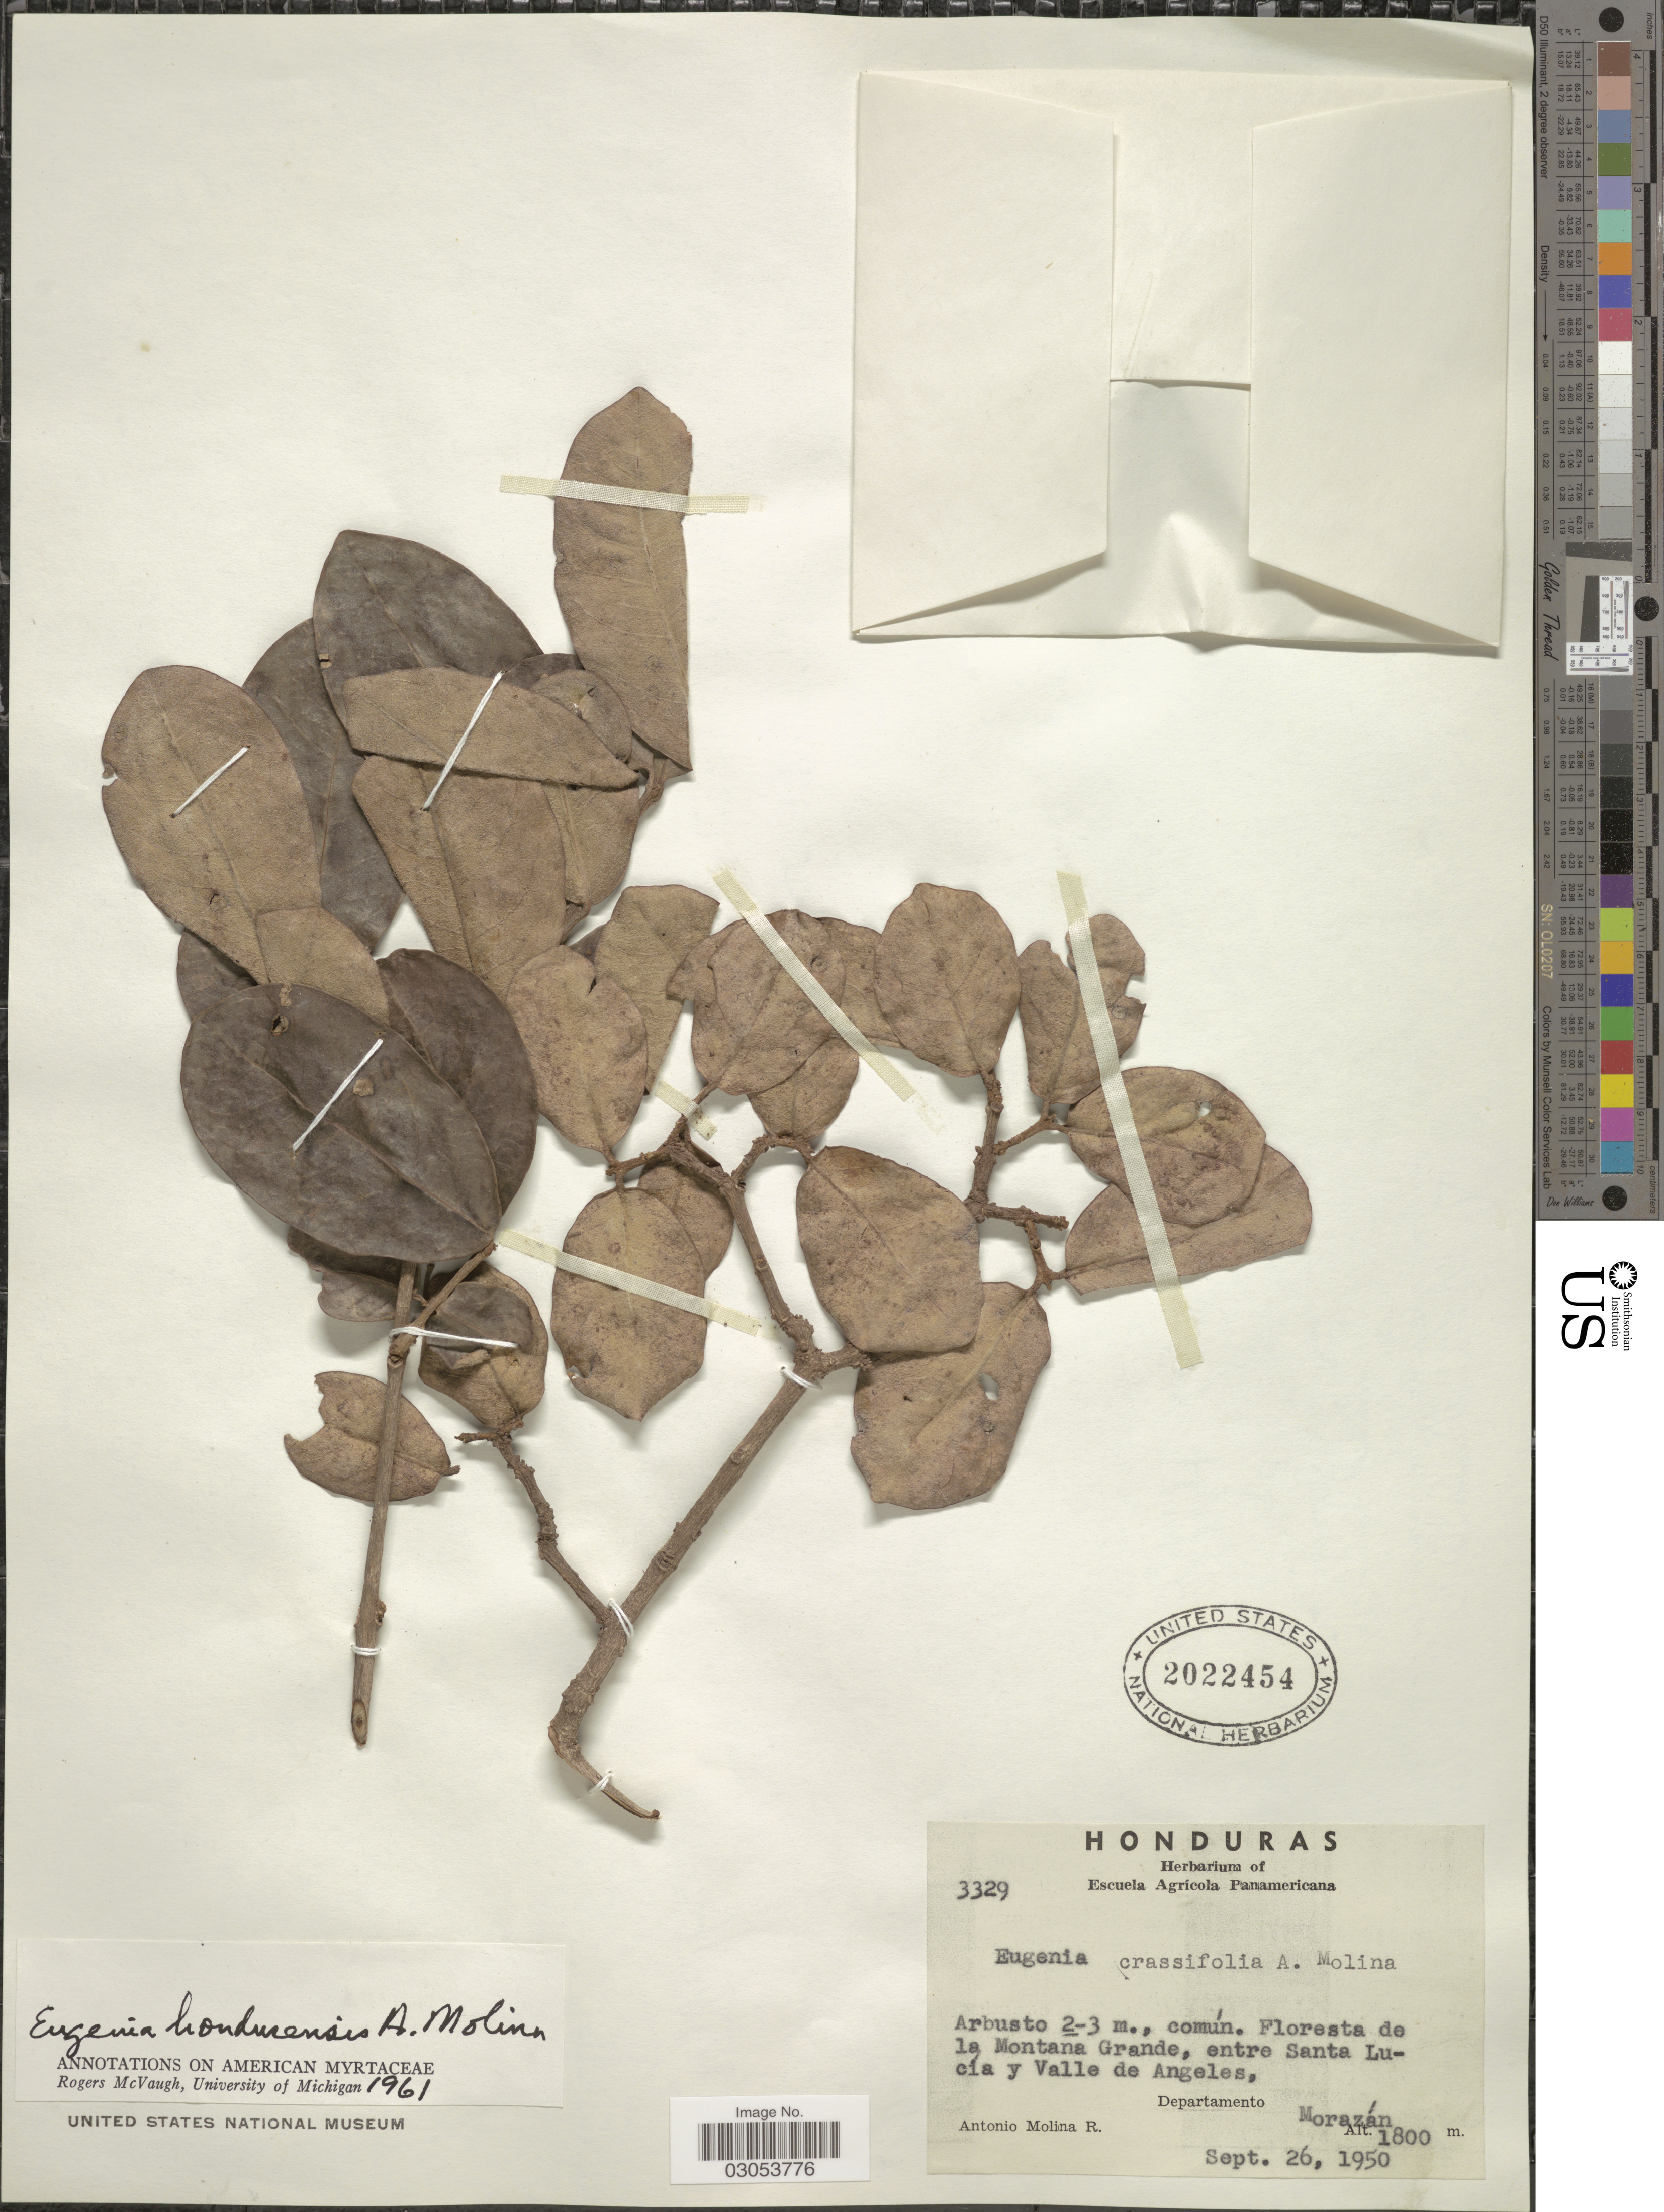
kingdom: Plantae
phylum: Tracheophyta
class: Magnoliopsida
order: Myrtales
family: Myrtaceae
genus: Eugenia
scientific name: Eugenia hondurensis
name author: Ant. Molina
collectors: A. Molina R.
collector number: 3329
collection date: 1950-09-26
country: Honduras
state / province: Fco. Morazán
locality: Floresta de la Montana Grande, entre Santa Lucía y Valle de Angeles, Departamento Morazán.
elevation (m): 1800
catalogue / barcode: US 2022454